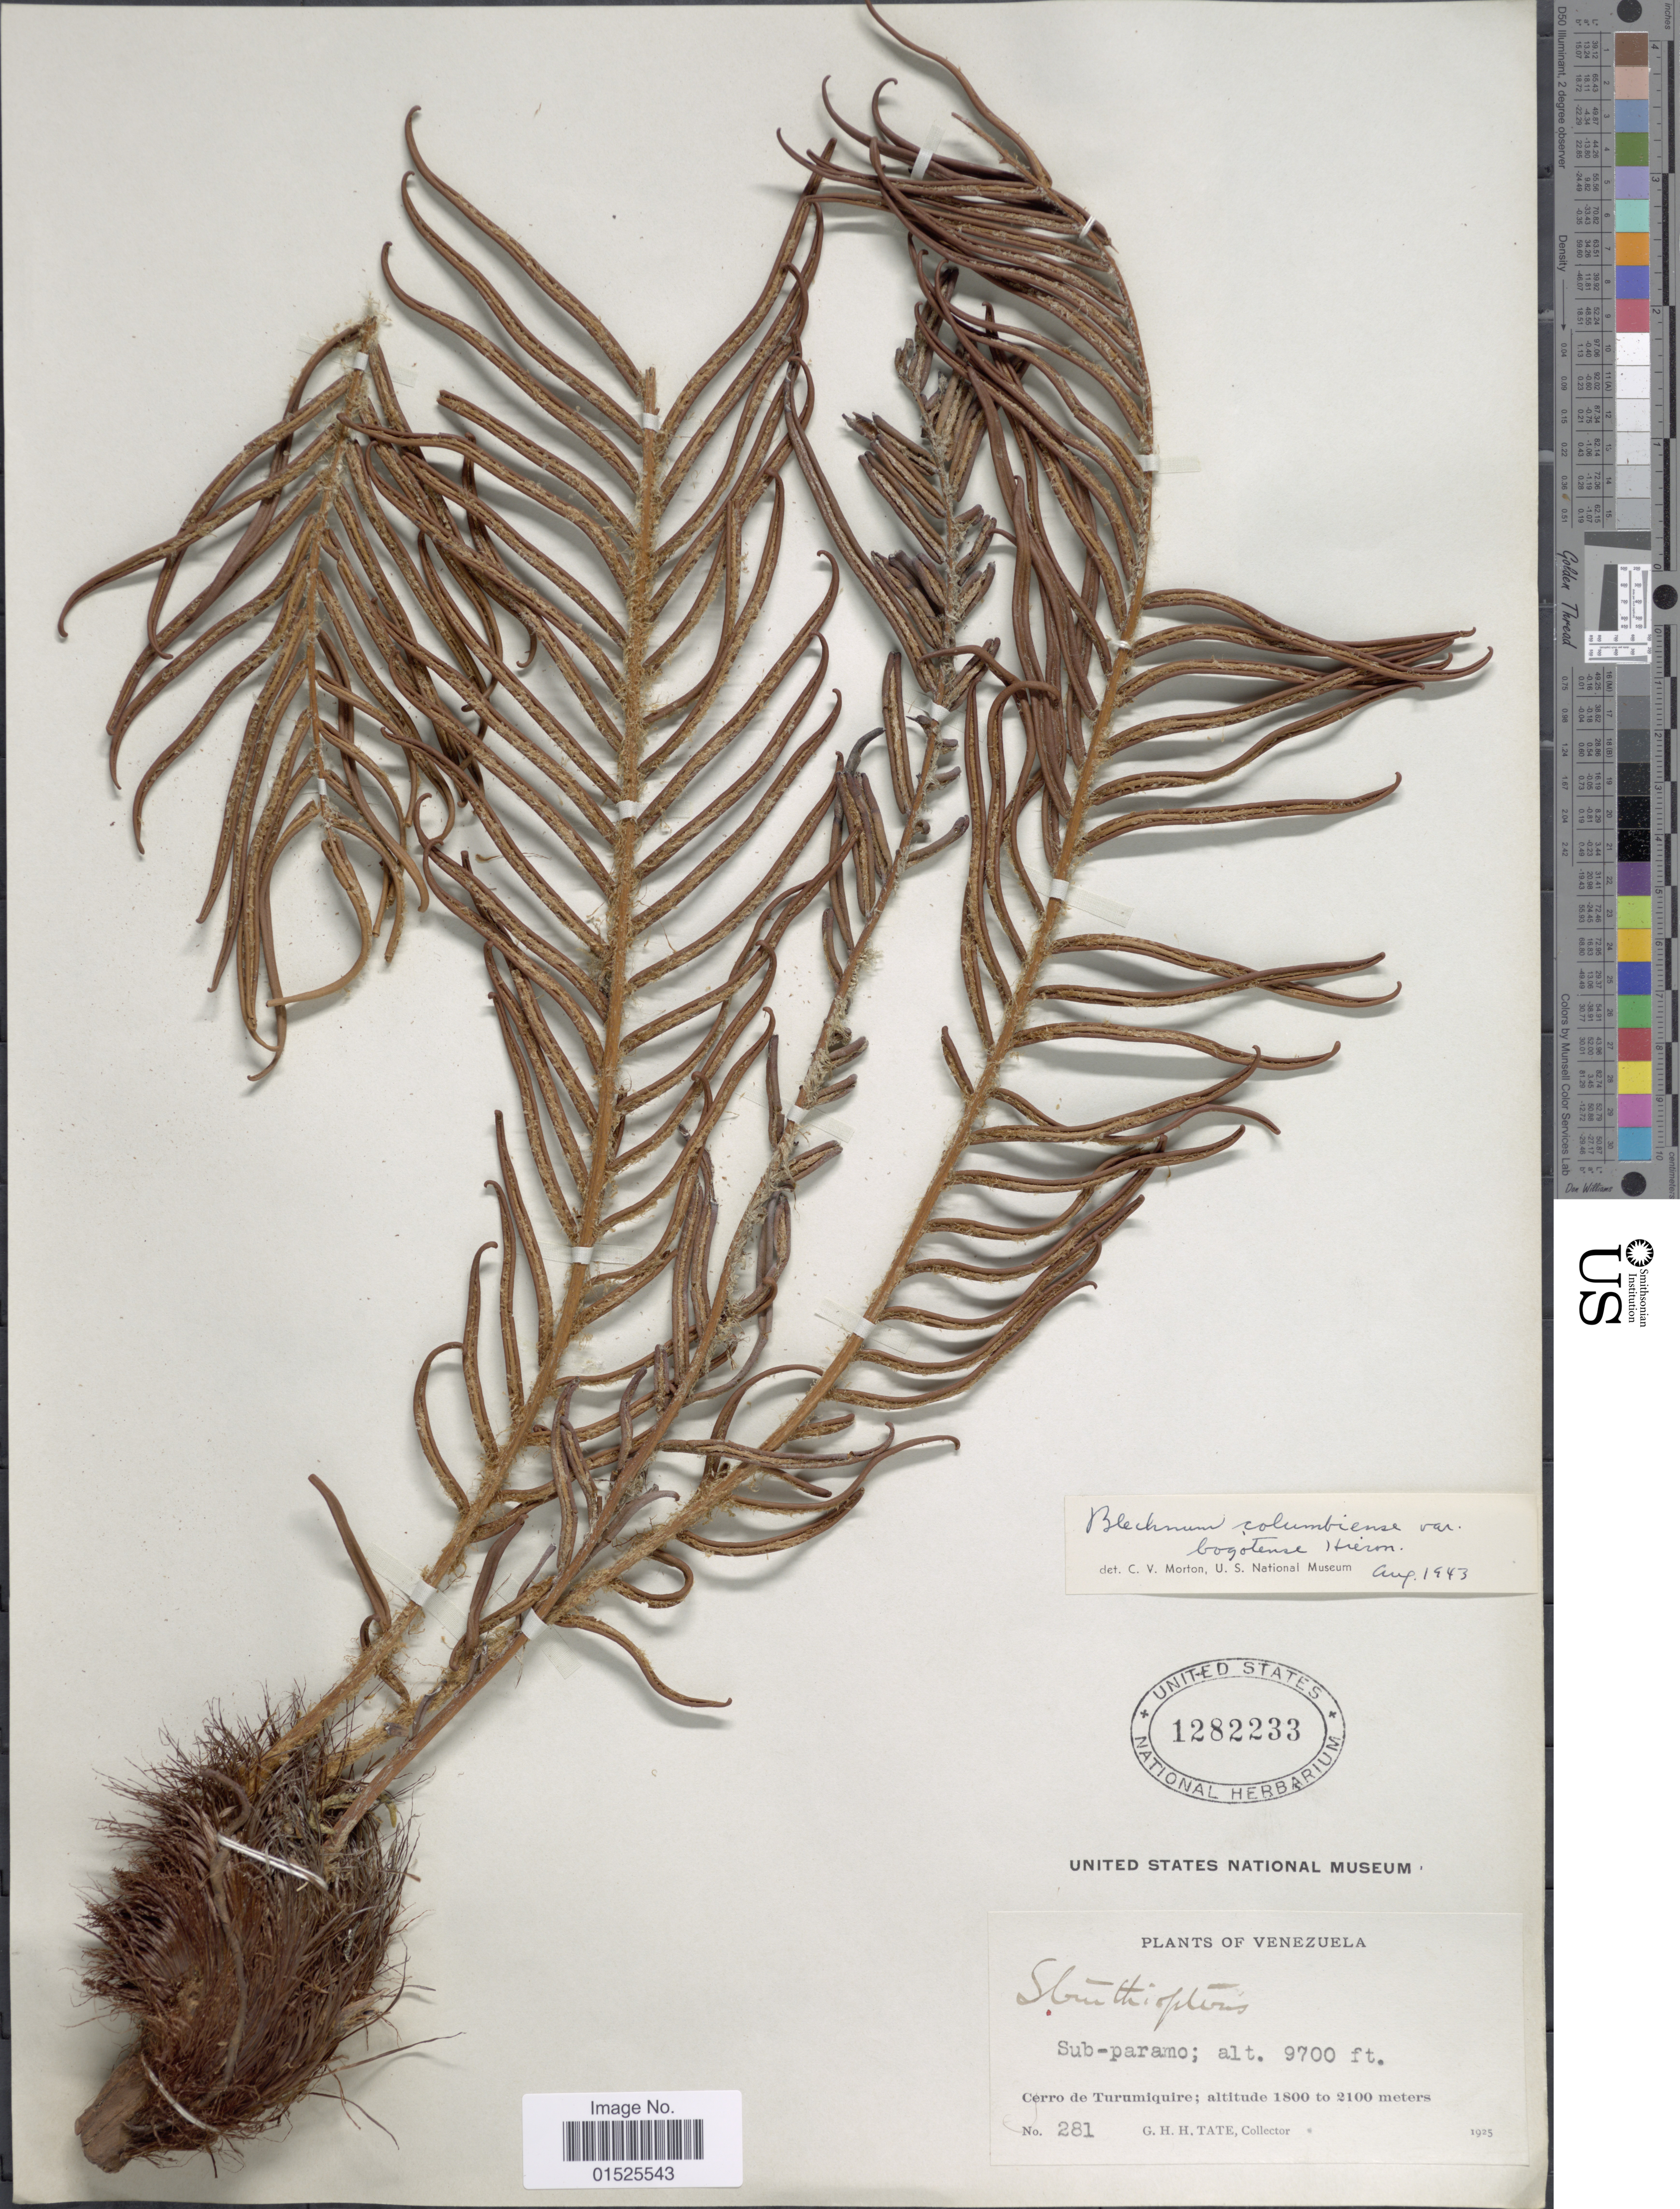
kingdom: Plantae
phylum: Tracheophyta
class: Polypodiopsida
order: Polypodiales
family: Blechnaceae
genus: Blechnum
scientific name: Blechnum columbiense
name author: Hieron.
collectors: G. H. H.Tate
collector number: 281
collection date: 1925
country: Venezuela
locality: Sub-paramo. Cerro de Turumiquire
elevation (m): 2957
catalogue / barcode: US 1282233